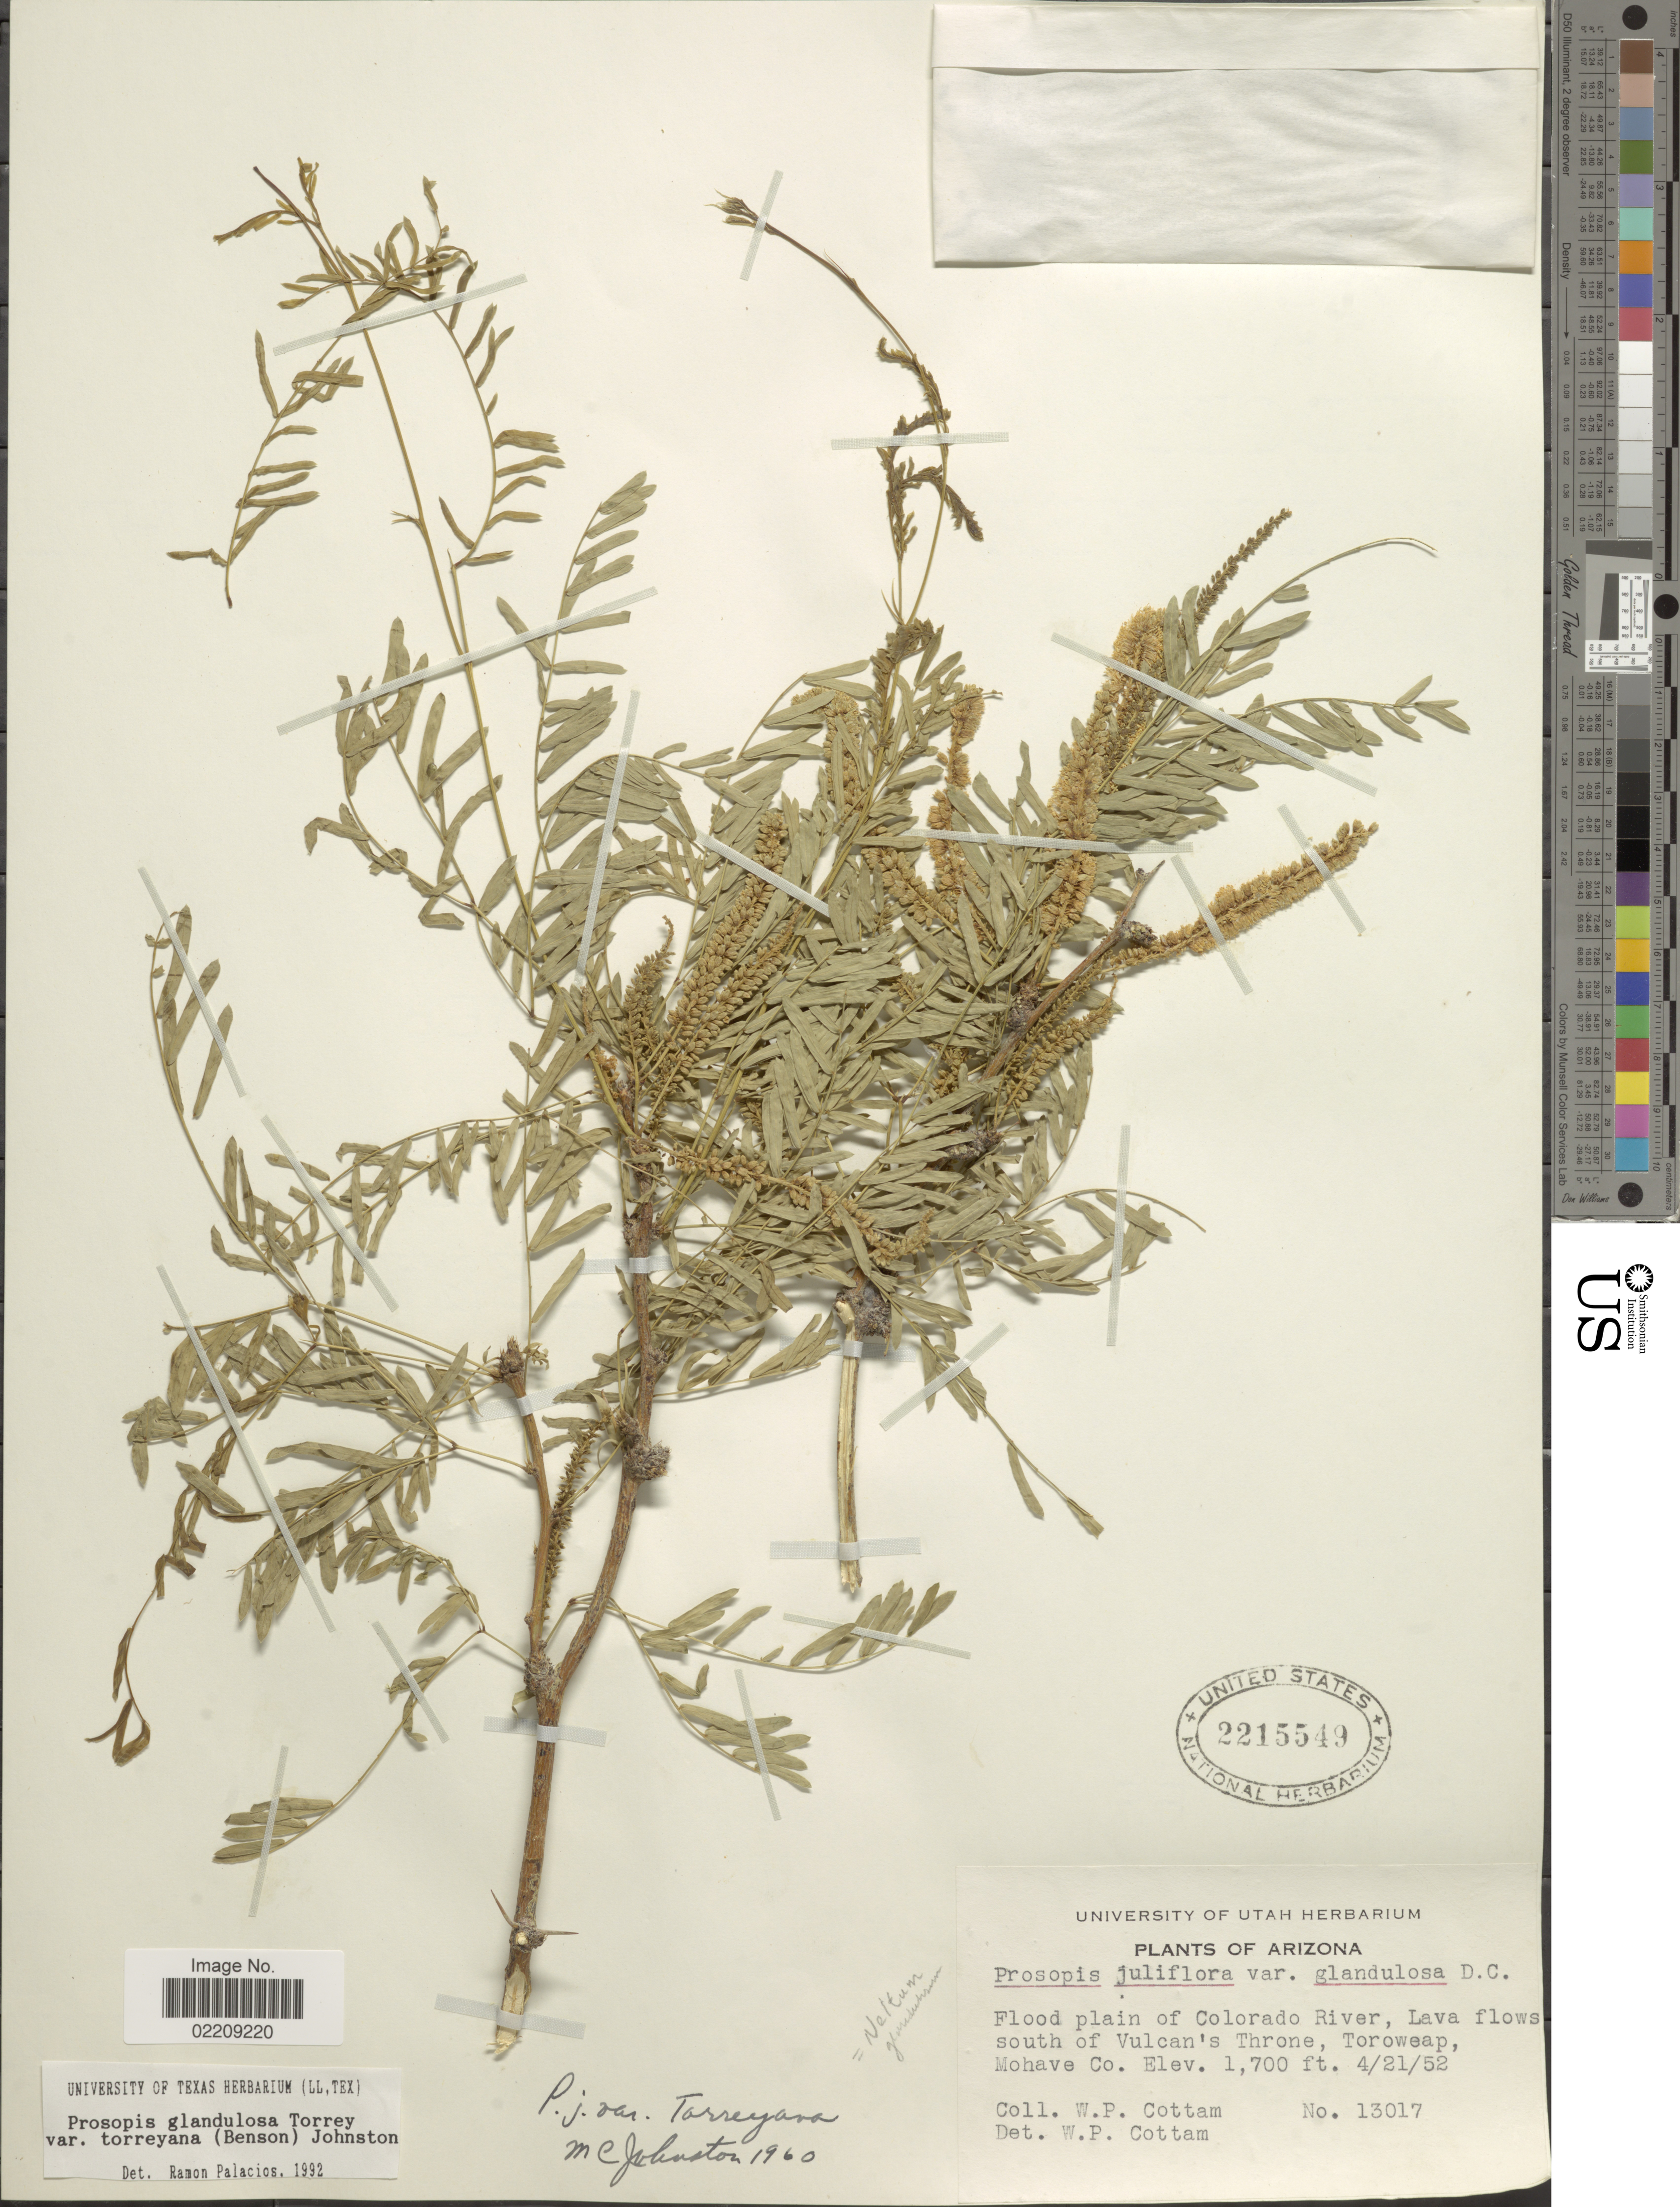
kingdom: Plantae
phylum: Tracheophyta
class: Magnoliopsida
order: Fabales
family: Fabaceae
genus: Neltuma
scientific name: Neltuma odorata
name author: (Torr. & Frém.) C. E. Hughes & G.P. Lewis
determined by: Strong, Mark T., (BOT), Smithsonian Institution - National Museum of Natural History (UNITED STATES)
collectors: W. Cottam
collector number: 13017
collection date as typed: Transcribed d/m/y: 21/4/52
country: United States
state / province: Arizona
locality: Flood plain of Colorado River, Lava flows south of Vulcan's Throne, Toroweap, Mohave Co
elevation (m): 518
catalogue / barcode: US 2215549